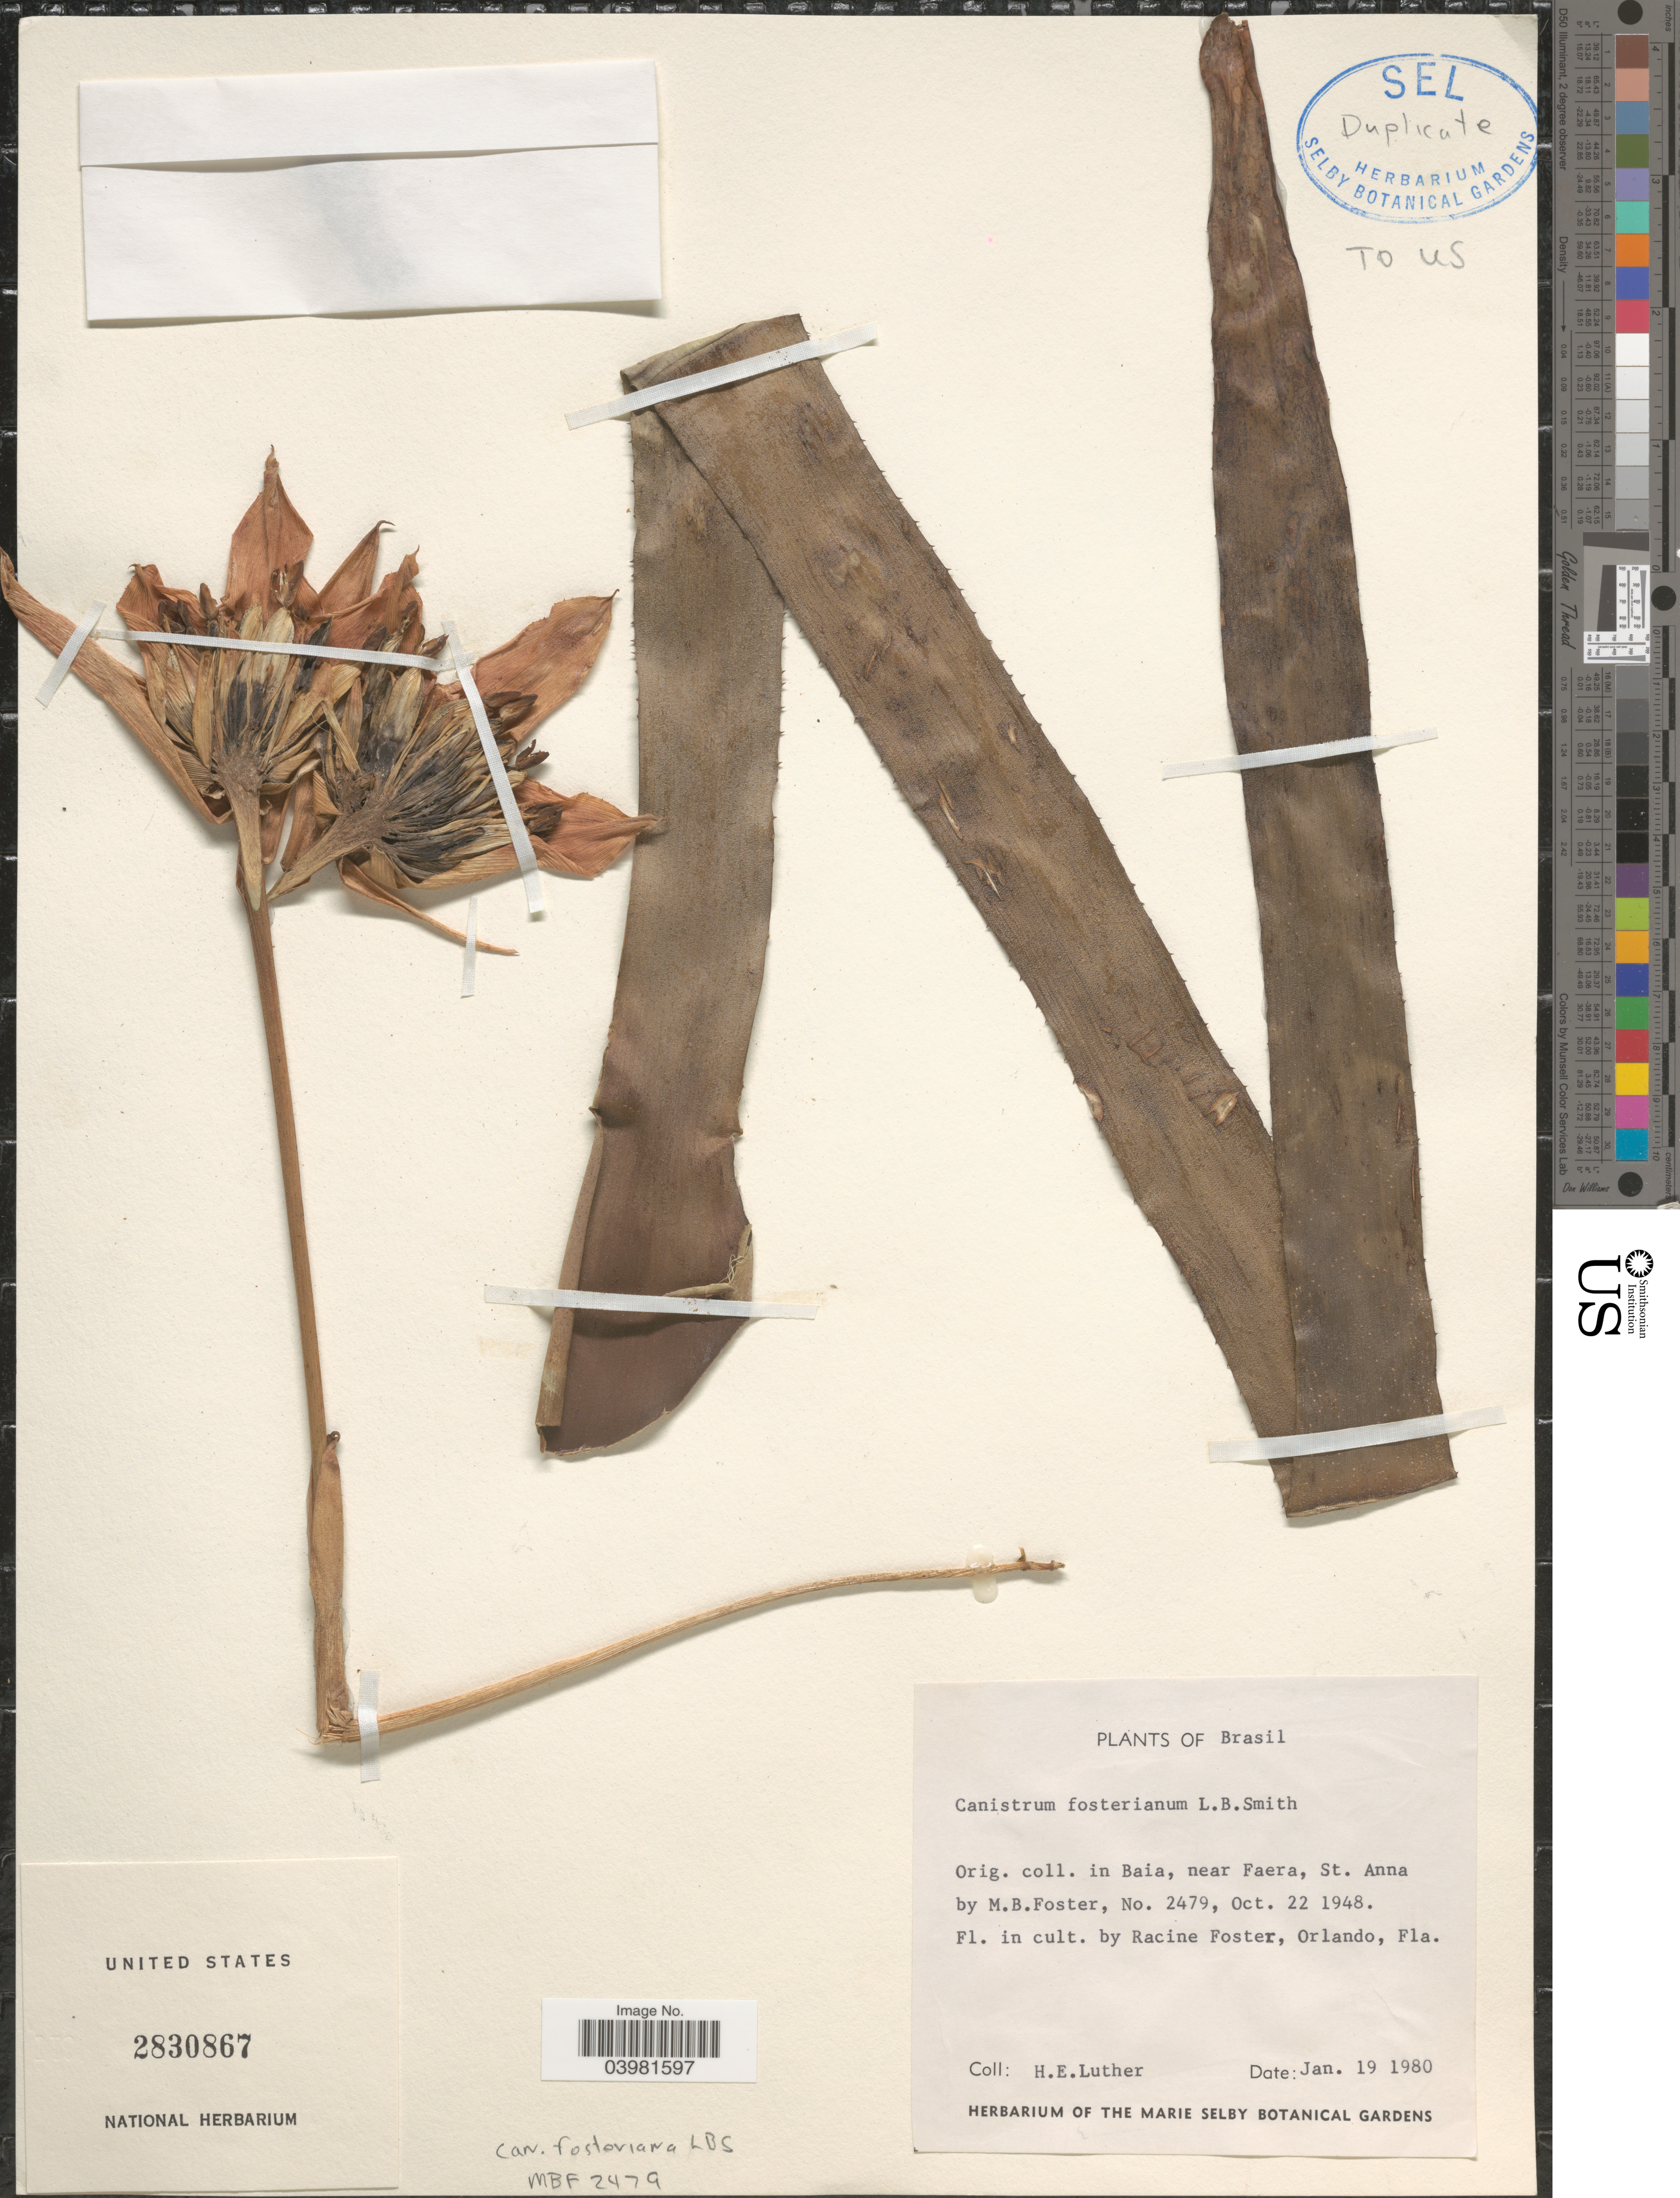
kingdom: Plantae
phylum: Tracheophyta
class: Liliopsida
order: Poales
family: Bromeliaceae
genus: Canistrum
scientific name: Canistrum fosterianum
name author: L.B. Sm.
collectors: Hans E. Luther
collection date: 1980-01-19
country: United States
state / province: Florida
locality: Orlando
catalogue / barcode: US 2830867